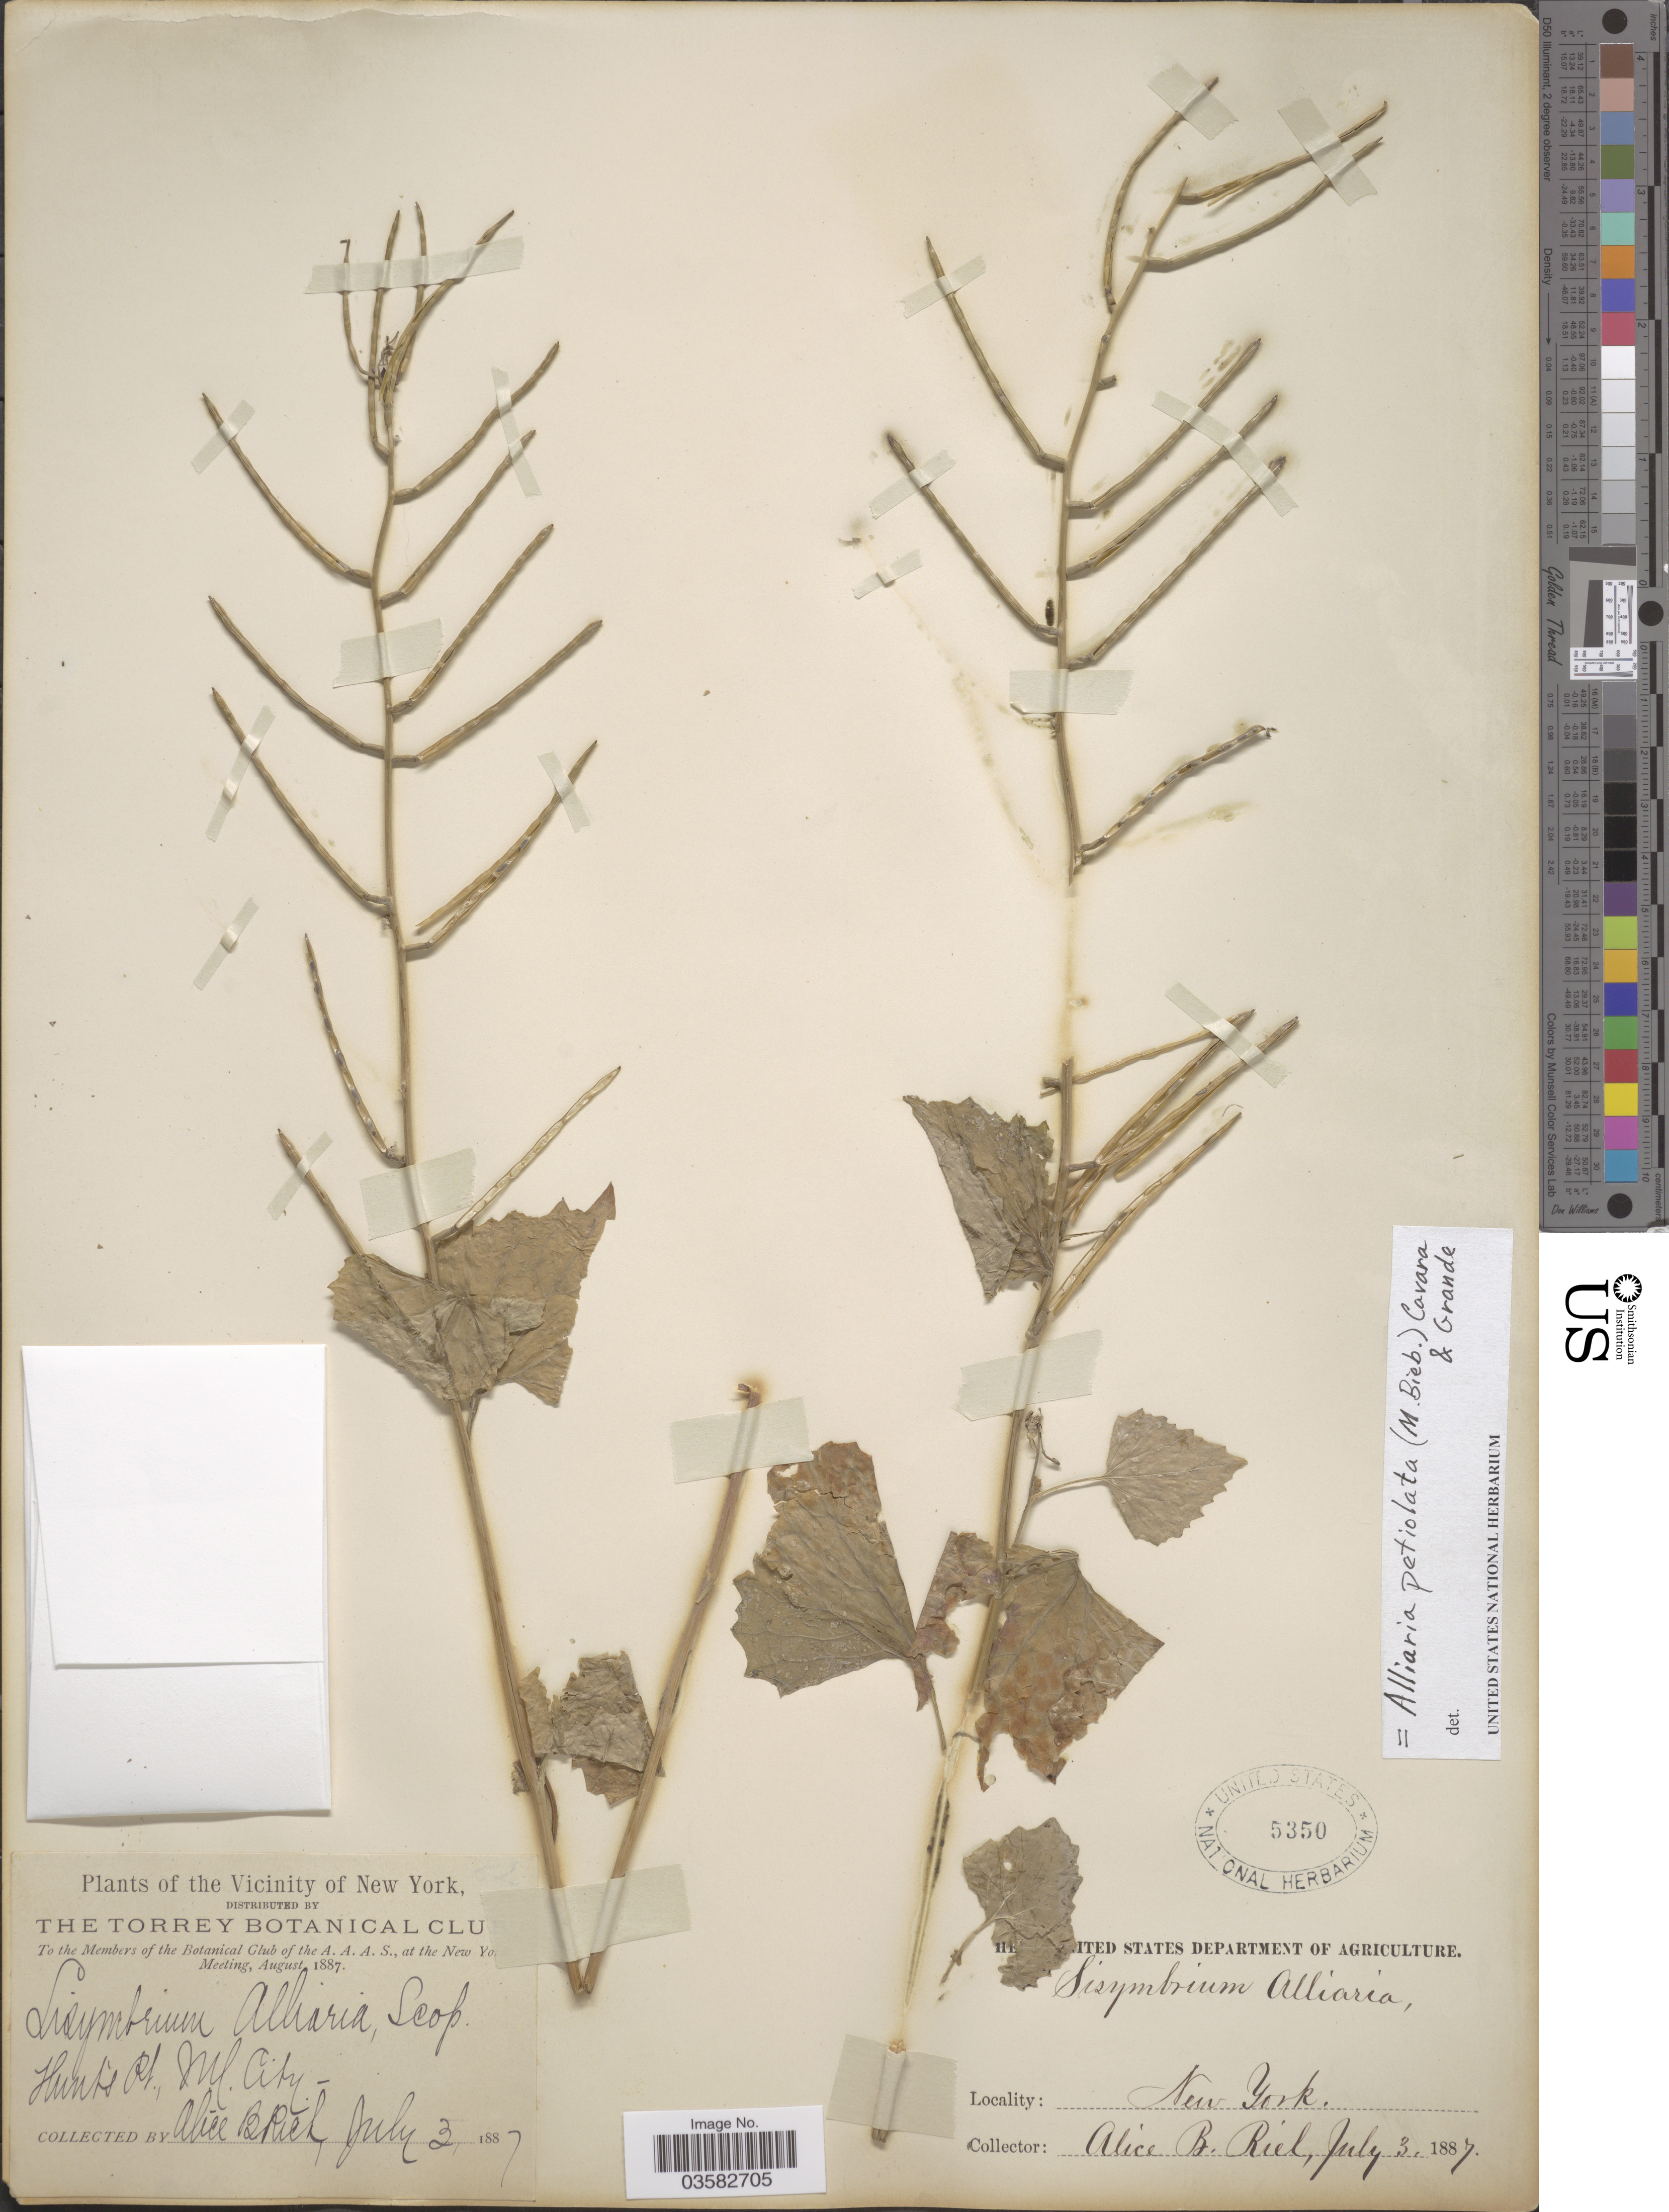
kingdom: Plantae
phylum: Tracheophyta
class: Magnoliopsida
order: Brassicales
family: Brassicaceae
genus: Alliaria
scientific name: Alliaria petiolata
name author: (M. Bieb.) Cavara & Grande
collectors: A. Rich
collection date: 1887-07-03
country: United States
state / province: New York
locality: The Vicinity of New York. Hunt's Pt., NY. City.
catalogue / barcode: US 5350